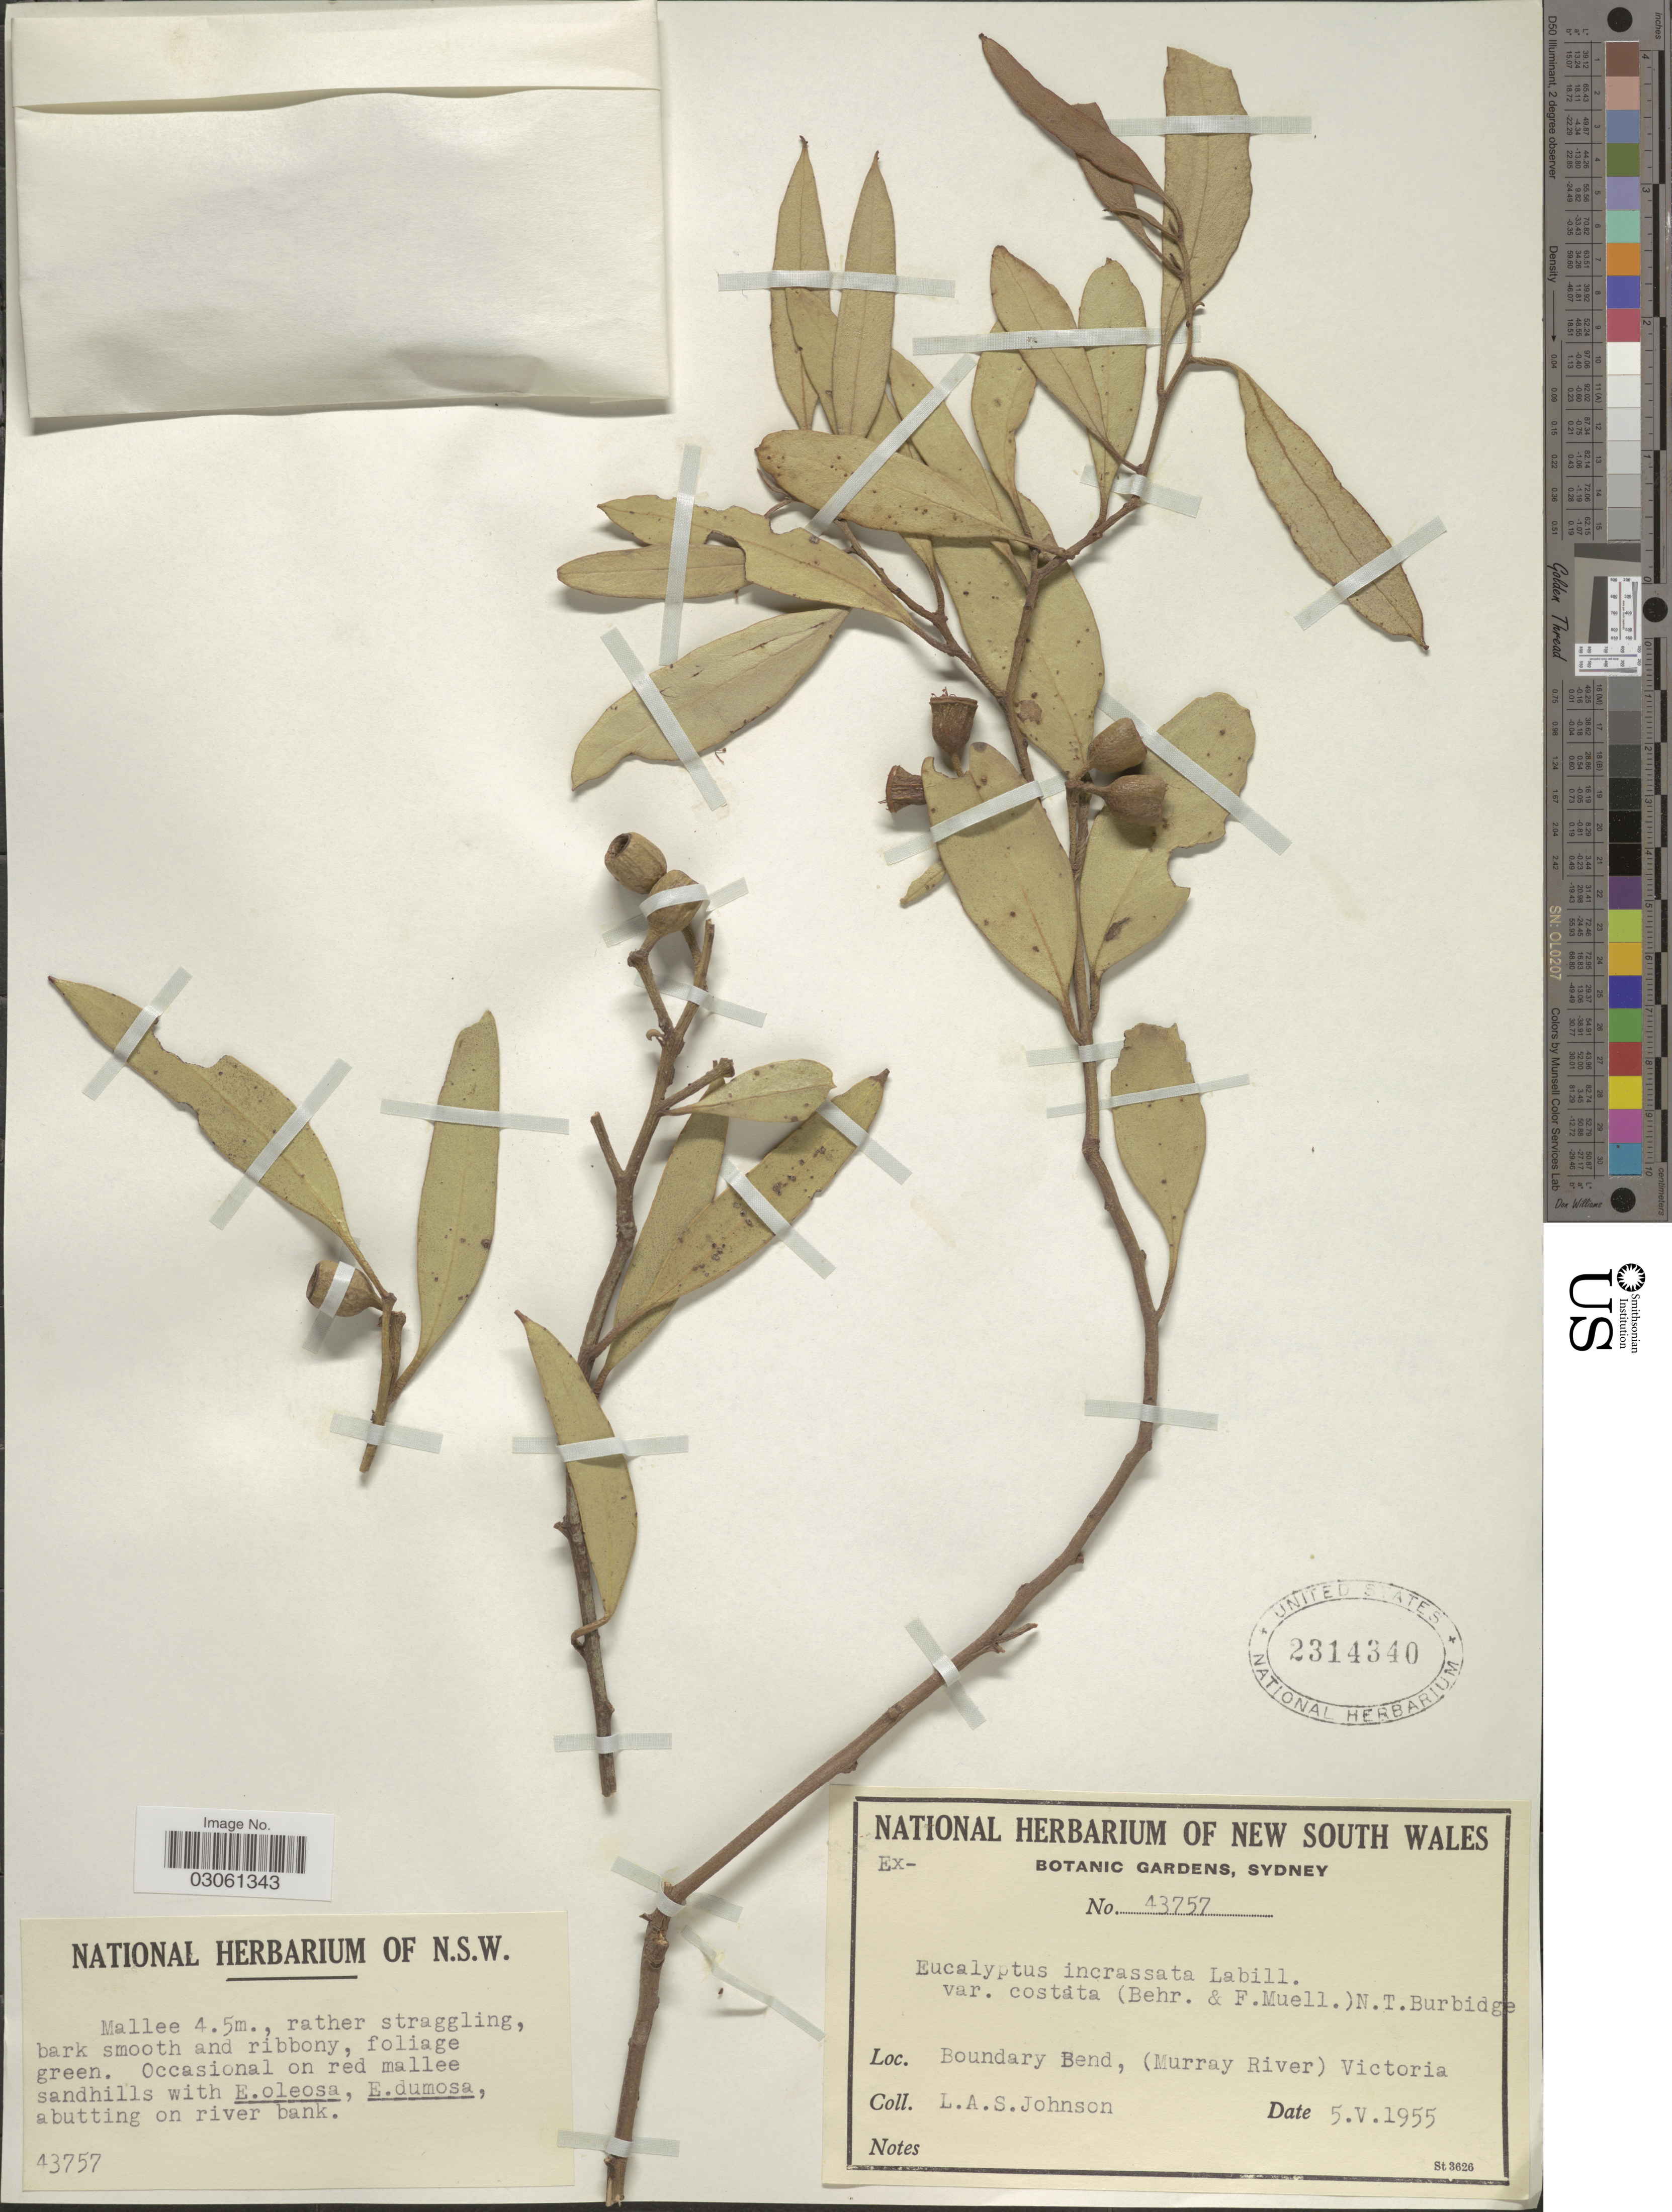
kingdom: Plantae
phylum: Tracheophyta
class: Magnoliopsida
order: Myrtales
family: Myrtaceae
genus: Eucalyptus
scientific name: Eucalyptus incrassata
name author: Labill.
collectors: L. A. S. Johnson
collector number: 43757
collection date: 1955-05-05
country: Australia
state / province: Victoria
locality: Boundary Bend, (Murray River) Victoria.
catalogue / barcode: US 2314340